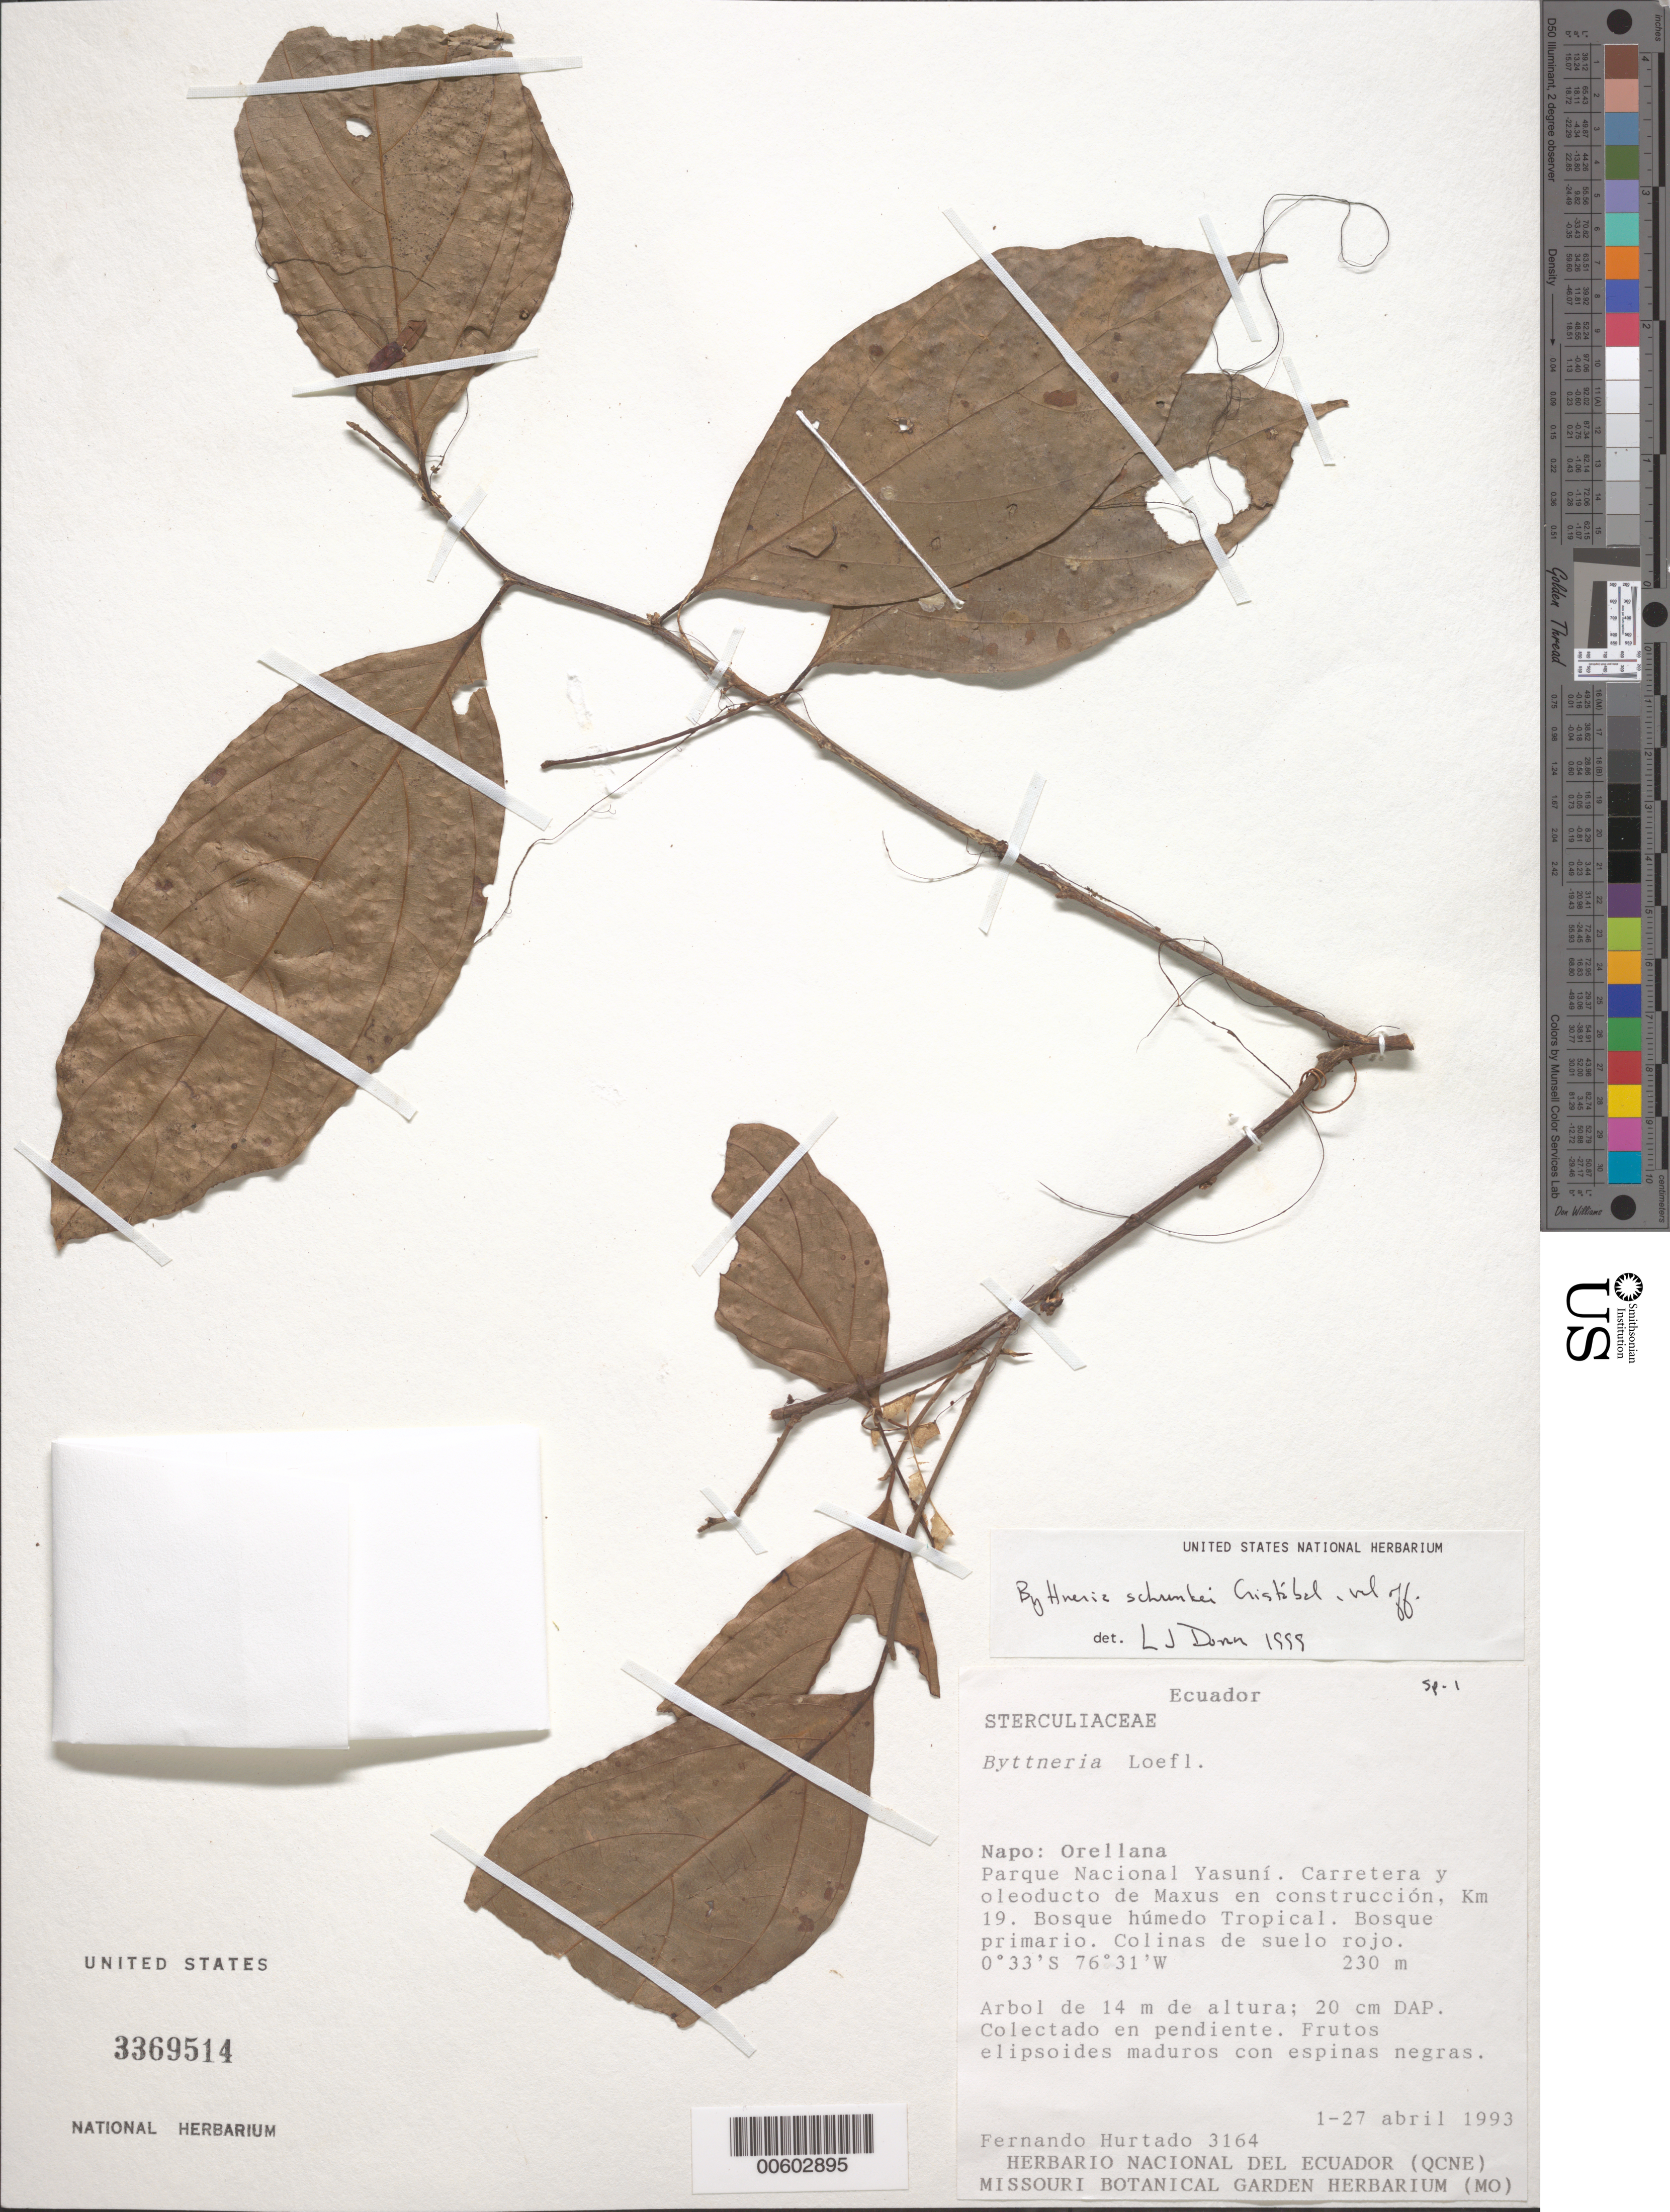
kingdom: Plantae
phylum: Tracheophyta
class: Magnoliopsida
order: Malvales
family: Malvaceae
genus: Byttneria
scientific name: Byttneria schunkei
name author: Cristóbal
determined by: Dorr, L. J., (BOT), Smithsonian Institution - National Museum of Natural History (UNITED STATES)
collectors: F. Hurtado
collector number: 3164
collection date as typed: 01 Apr 1993 to 27 Apr 1993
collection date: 1993-04-01/1993-04-27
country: Ecuador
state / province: Napo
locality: Orellana. Parque Nacional Yasuní, Carretera y oleoducto de Maxus en construcción, km 19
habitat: Bosque húmedo tropical, bosque primario, colinas de suelo rojo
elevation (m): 230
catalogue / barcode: US 3369514